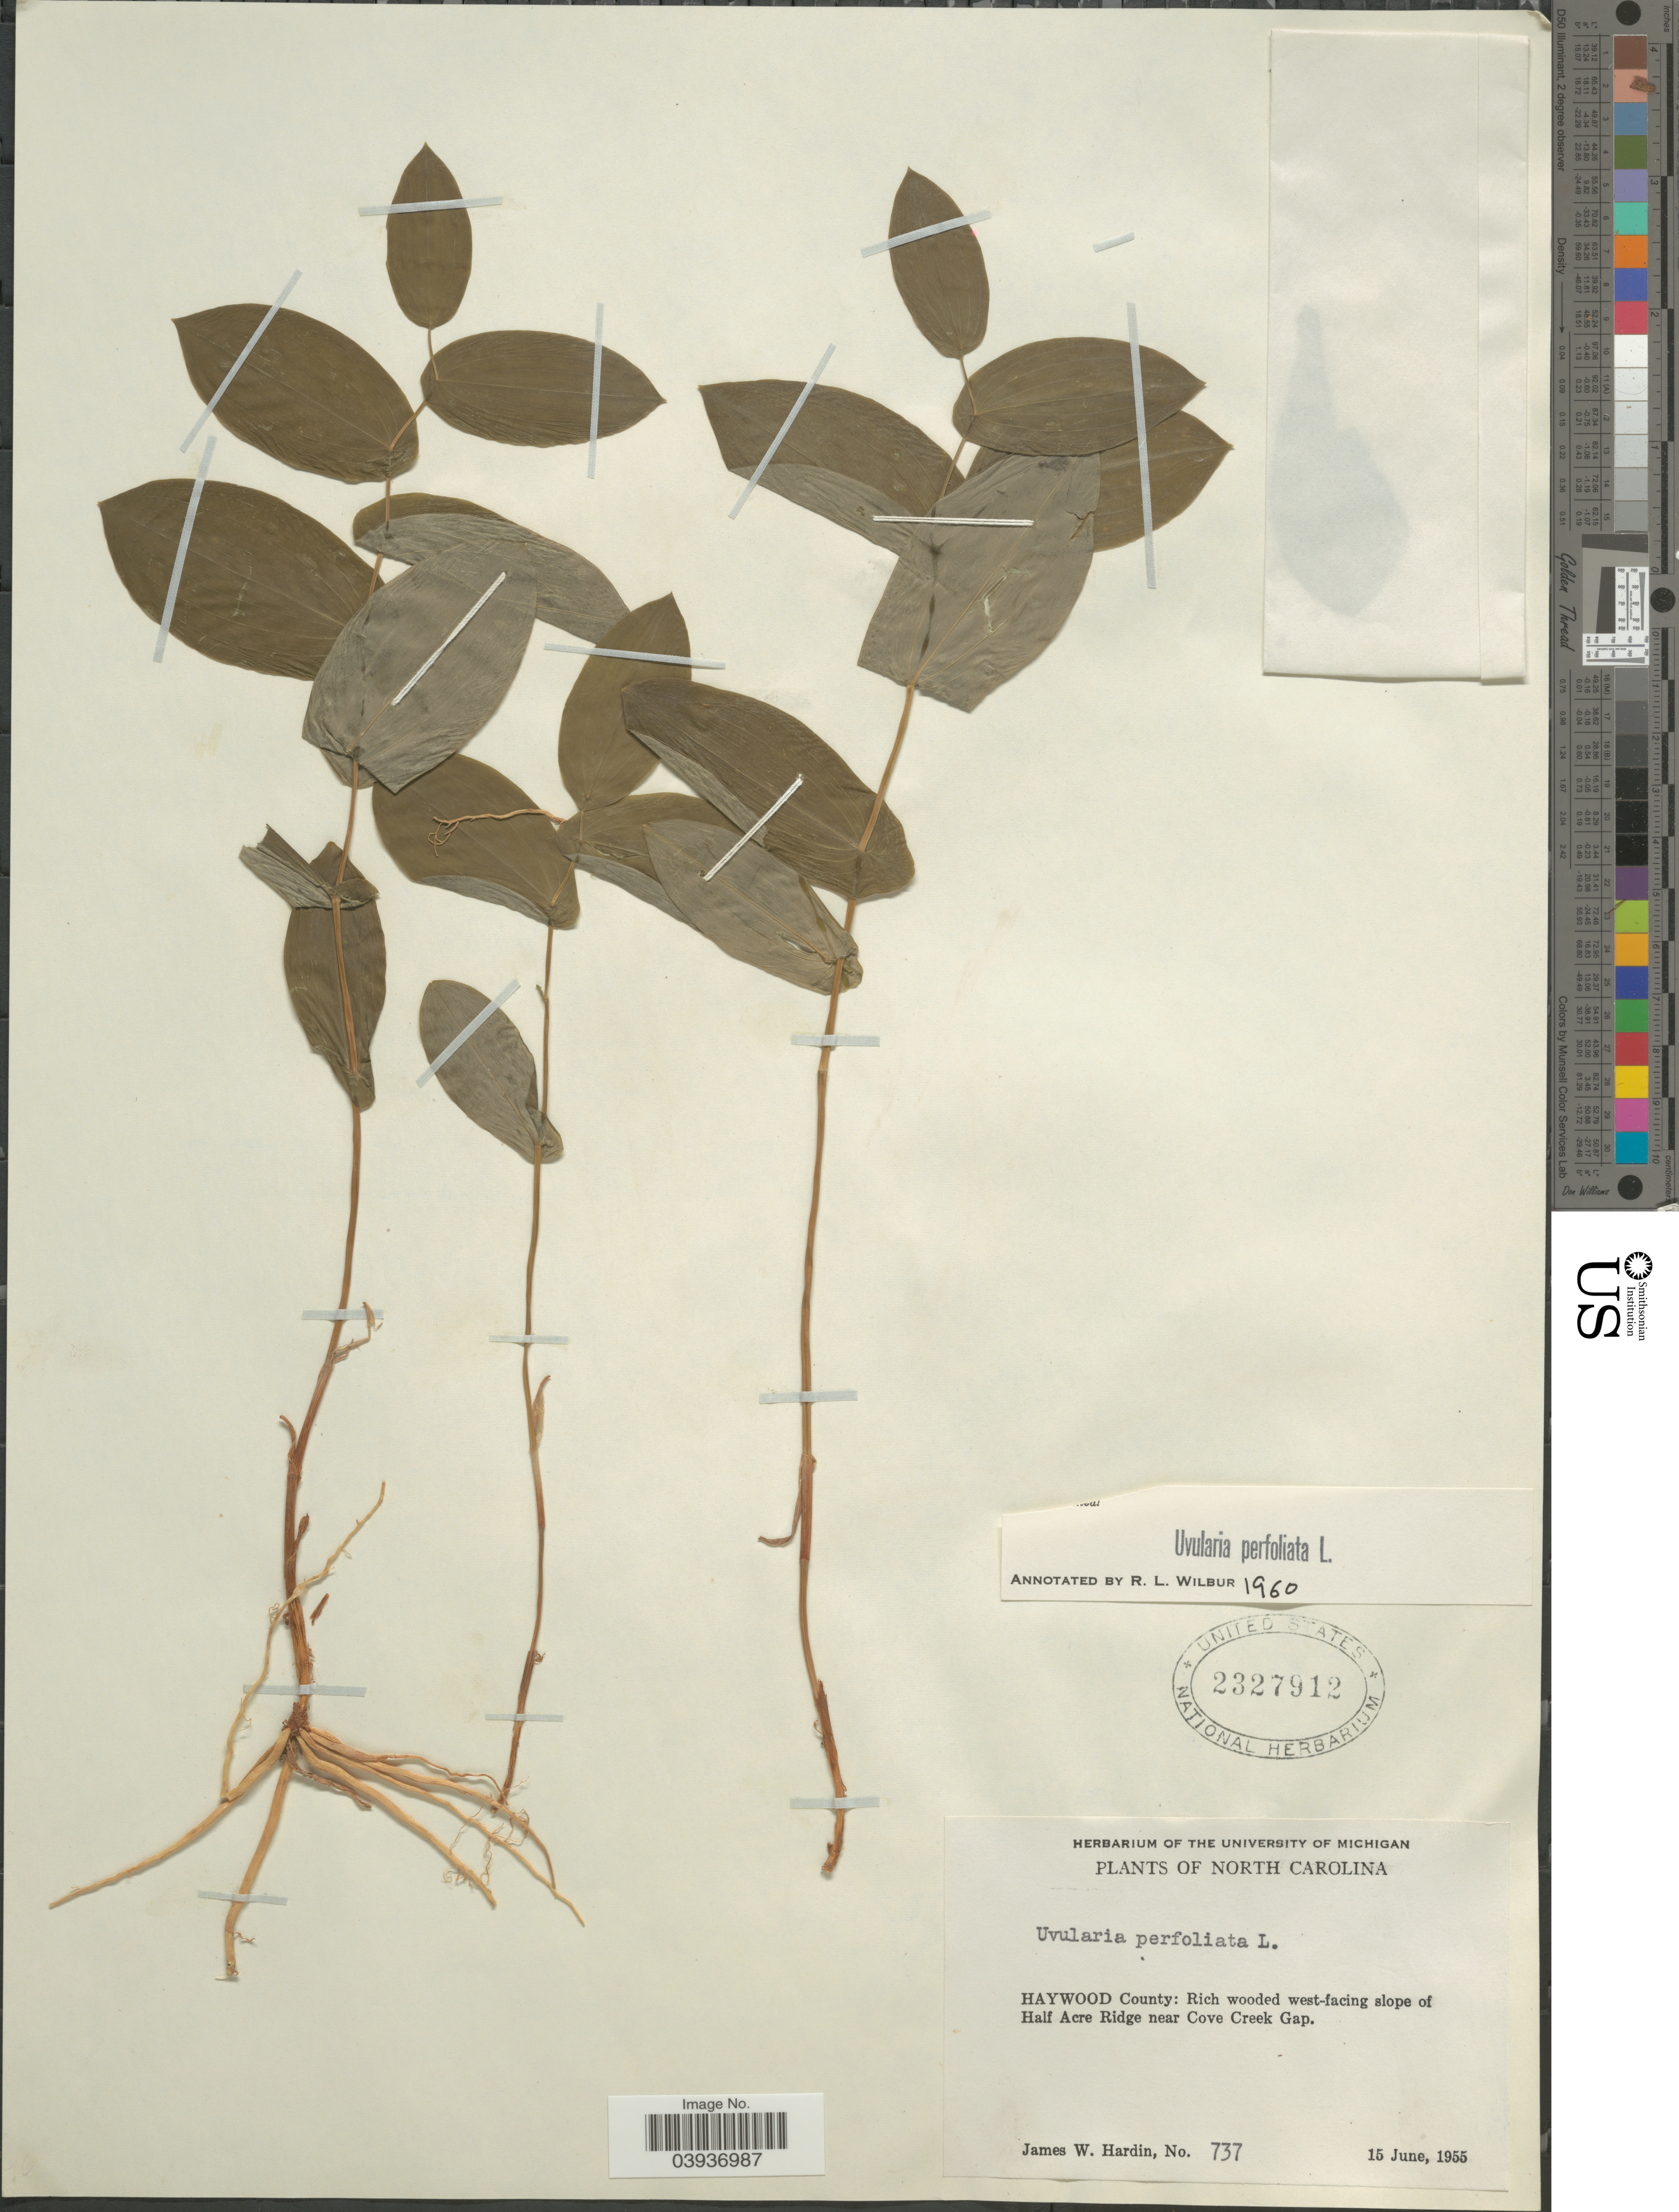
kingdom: Plantae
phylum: Tracheophyta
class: Liliopsida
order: Liliales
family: Colchicaceae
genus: Uvularia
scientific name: Uvularia perfoliata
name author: L.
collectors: J. W. Hardin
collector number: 737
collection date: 1955-06-15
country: United States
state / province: North Carolina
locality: Haywood County: Rich wooded west-facing slope of Half Acre Ridge near Cove Creek Gap.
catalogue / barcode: US 2327912